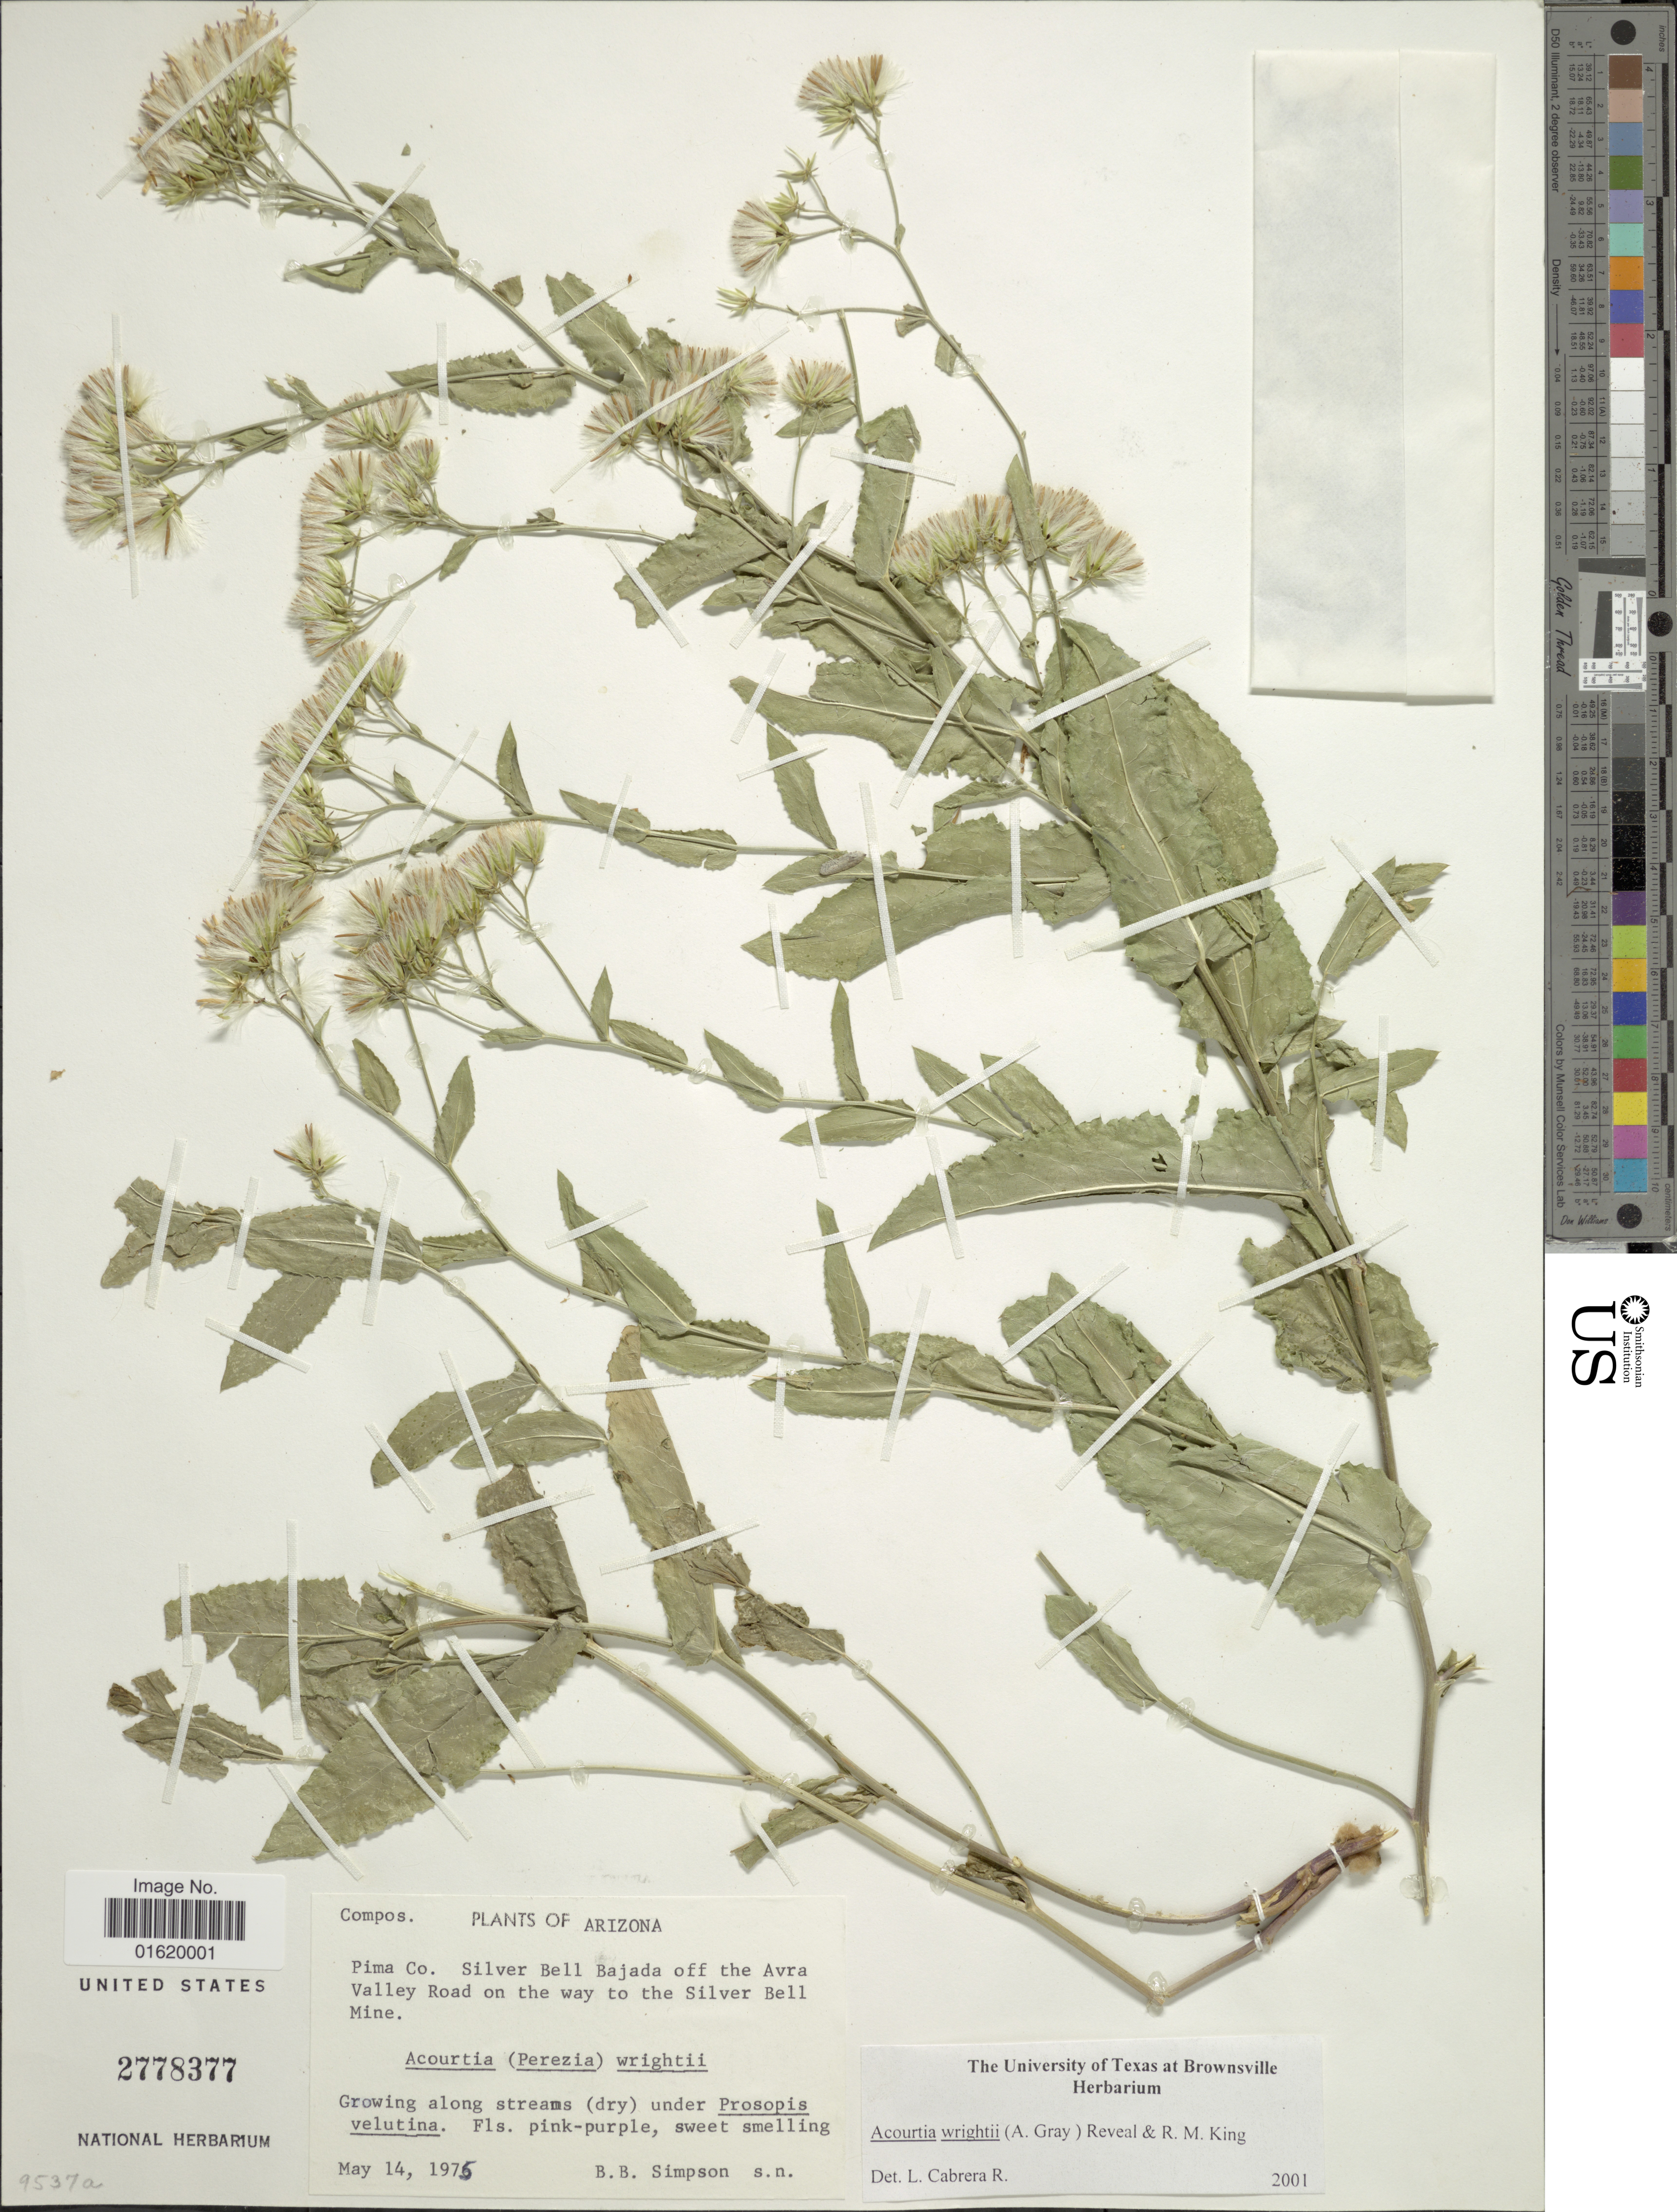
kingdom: Plantae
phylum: Tracheophyta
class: Magnoliopsida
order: Asterales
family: Asteraceae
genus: Acourtia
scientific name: Acourtia wrightii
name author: (A. Gray) Reveal & R.M. King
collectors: B. B. Simpson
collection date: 1975-05-14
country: United States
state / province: Arizona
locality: Pima Co. Silver Bell Bajada off the Avra Valley road on the way to the Silver Bell Mine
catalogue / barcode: US 2778377